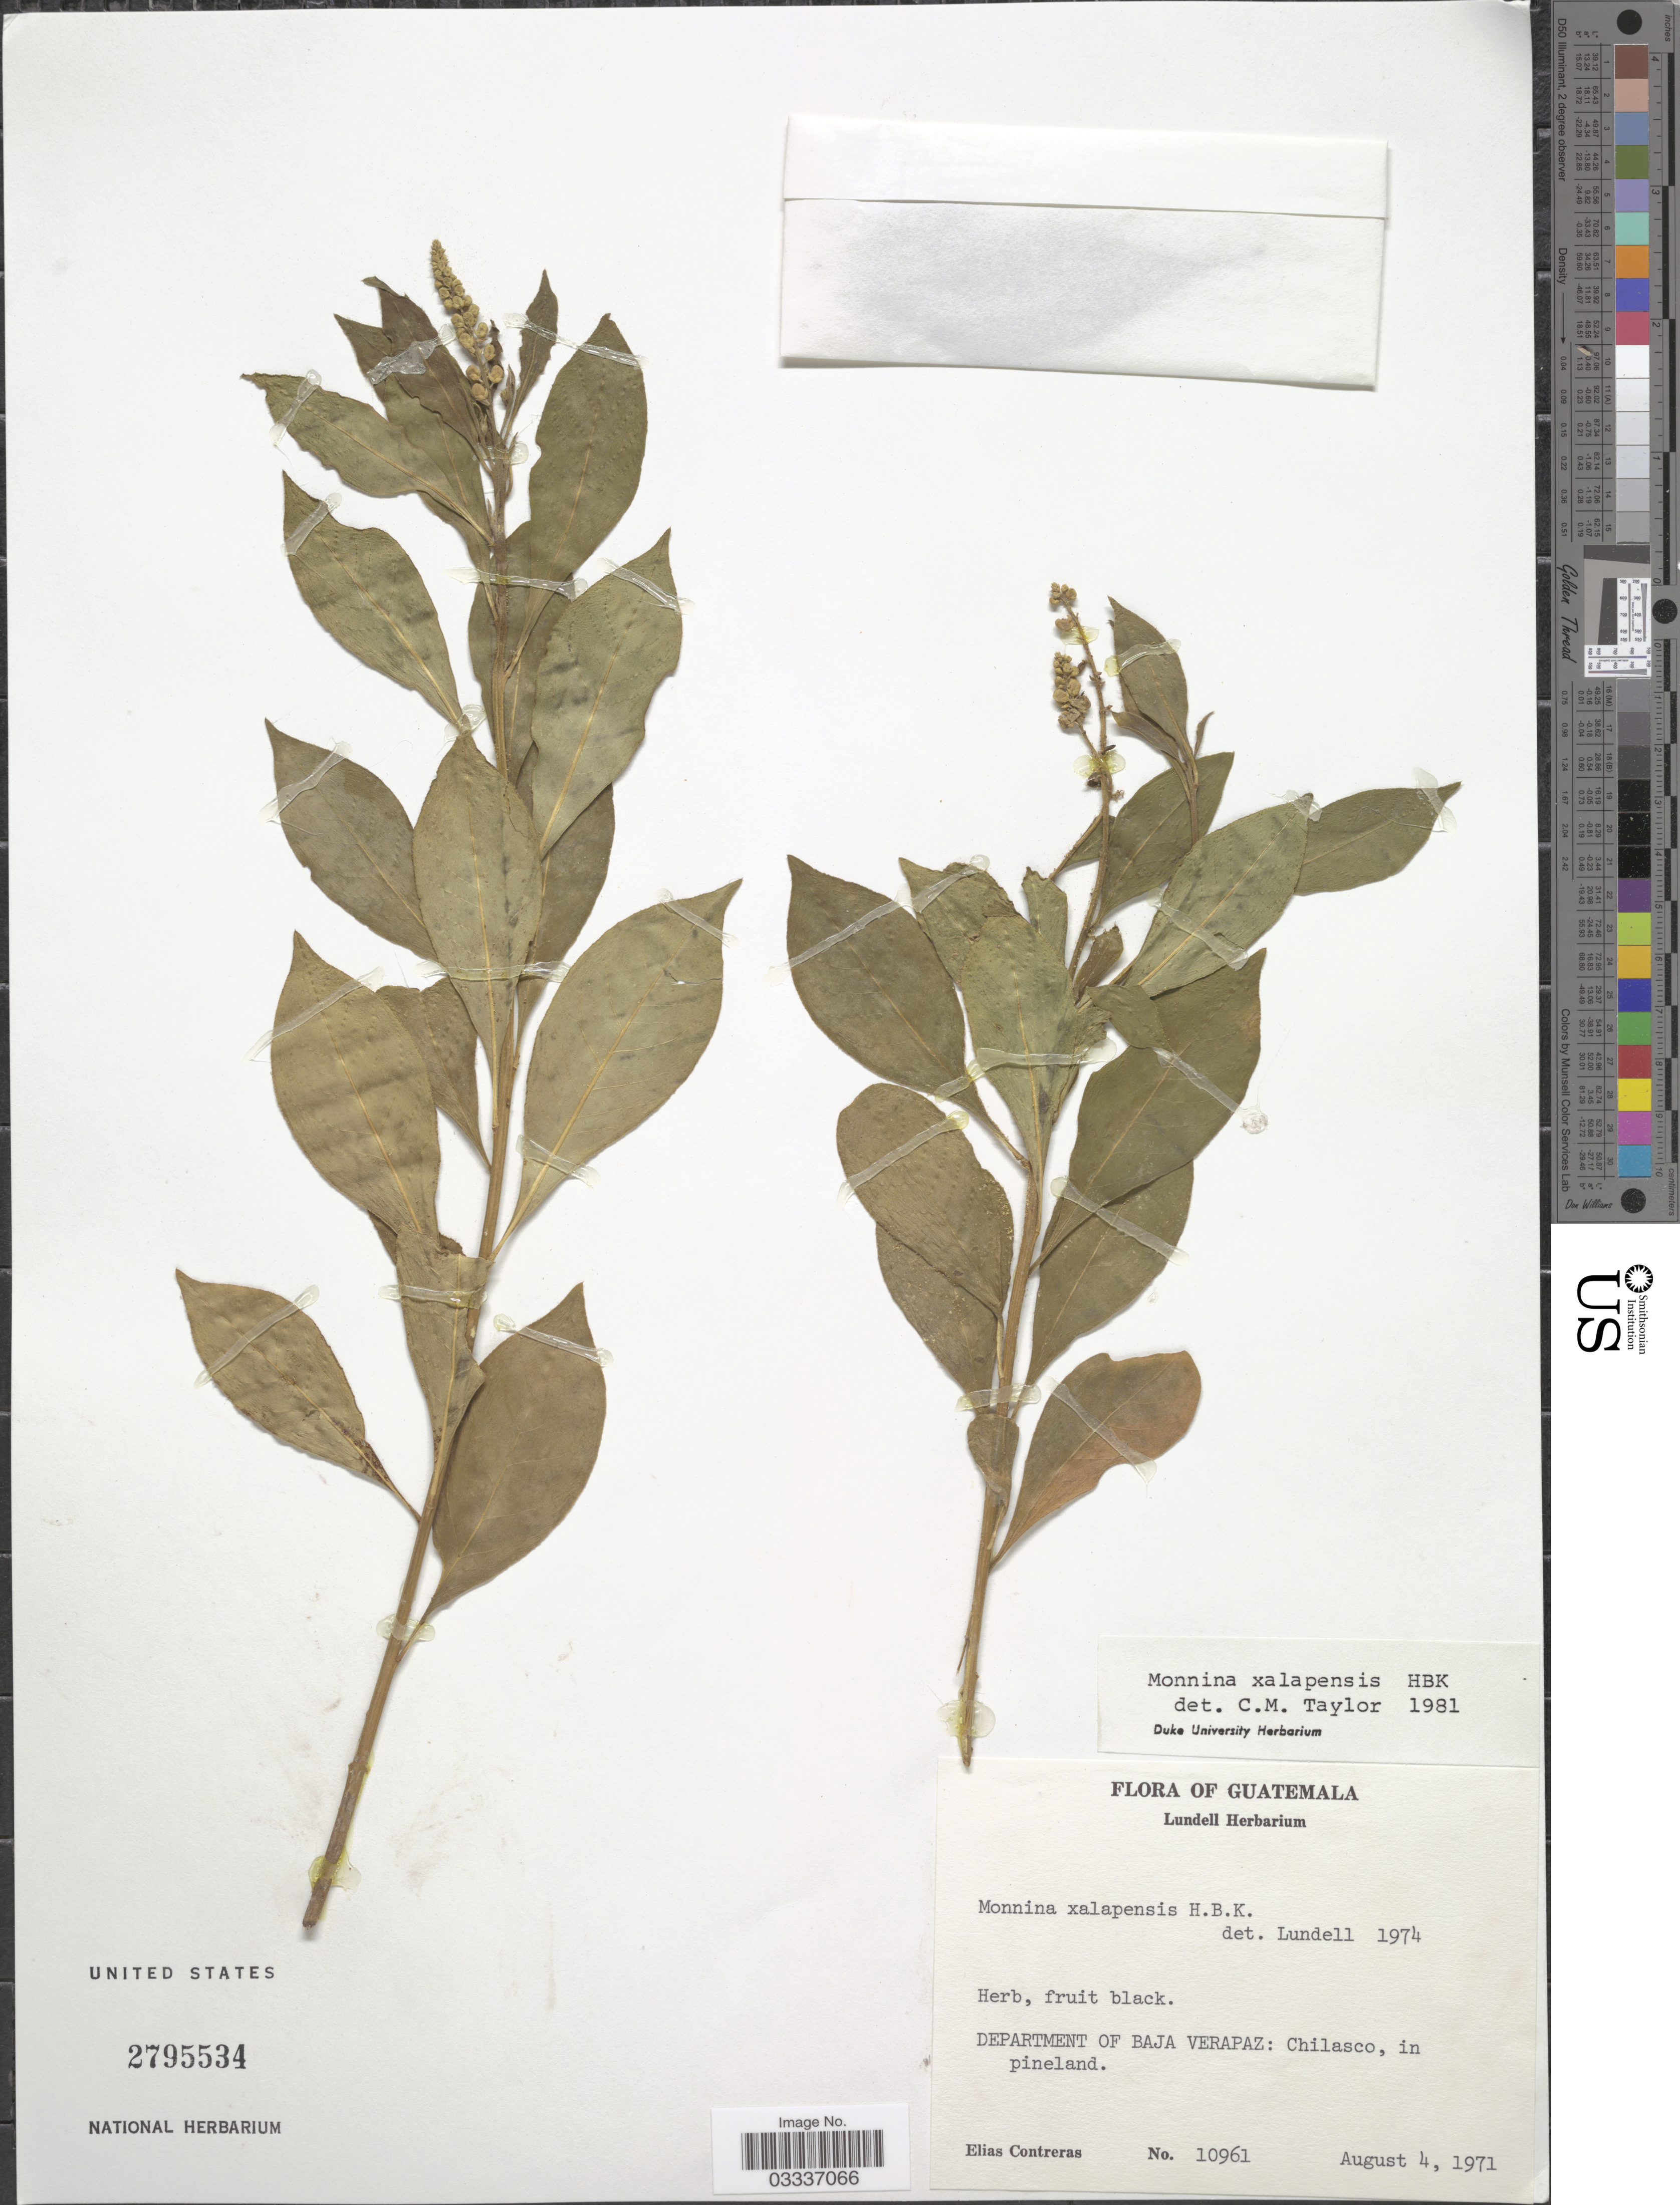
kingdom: Plantae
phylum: Tracheophyta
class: Magnoliopsida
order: Fabales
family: Polygalaceae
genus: Monnina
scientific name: Monnina xalapensis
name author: Kunth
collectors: E. Contreras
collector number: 10961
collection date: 1971-08-04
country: Guatemala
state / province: Baja Verapaz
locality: Department of Baja Verapaz: Chilasco, in pineland.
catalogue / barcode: US 2795534